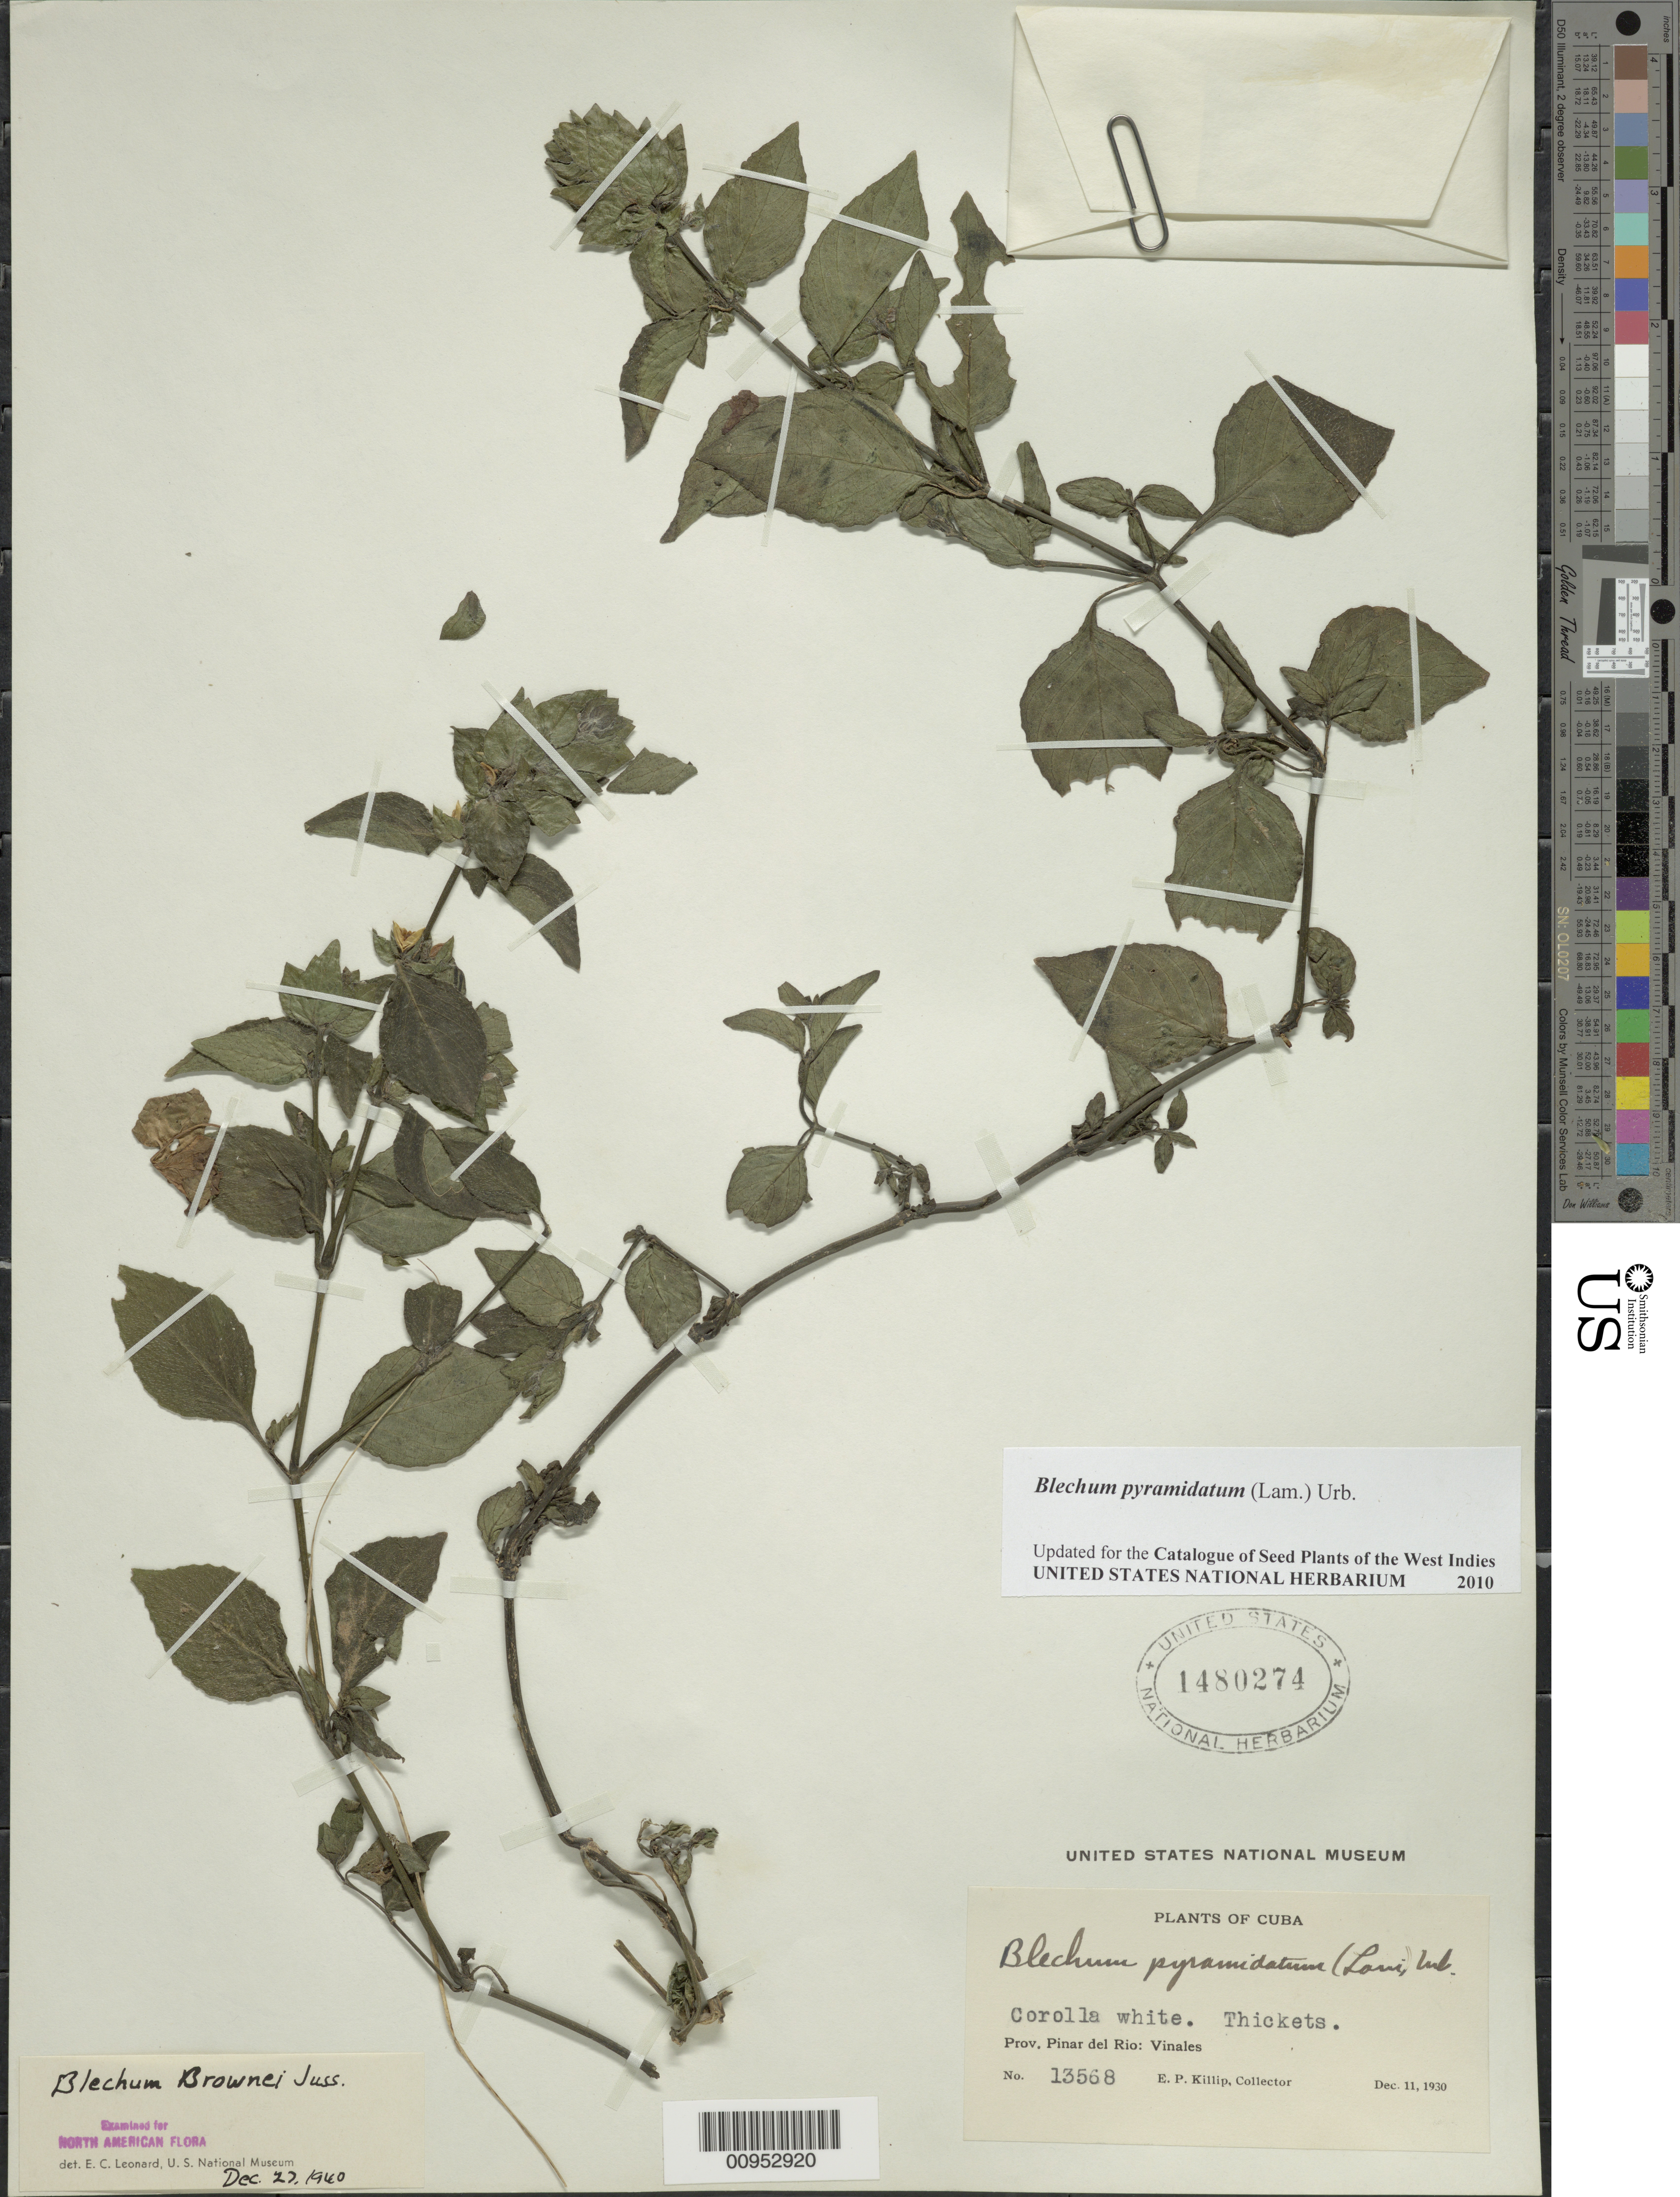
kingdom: Plantae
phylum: Tracheophyta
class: Magnoliopsida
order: Lamiales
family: Acanthaceae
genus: Blechum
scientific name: Blechum pyramidatum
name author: (Lam.) Urb.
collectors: E. P. Killip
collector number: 13568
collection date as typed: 11 Dec 1930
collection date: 1930-12-11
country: Cuba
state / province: Pinar del Rio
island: Cuba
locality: Viñales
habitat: Thickets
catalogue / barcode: US 1480274